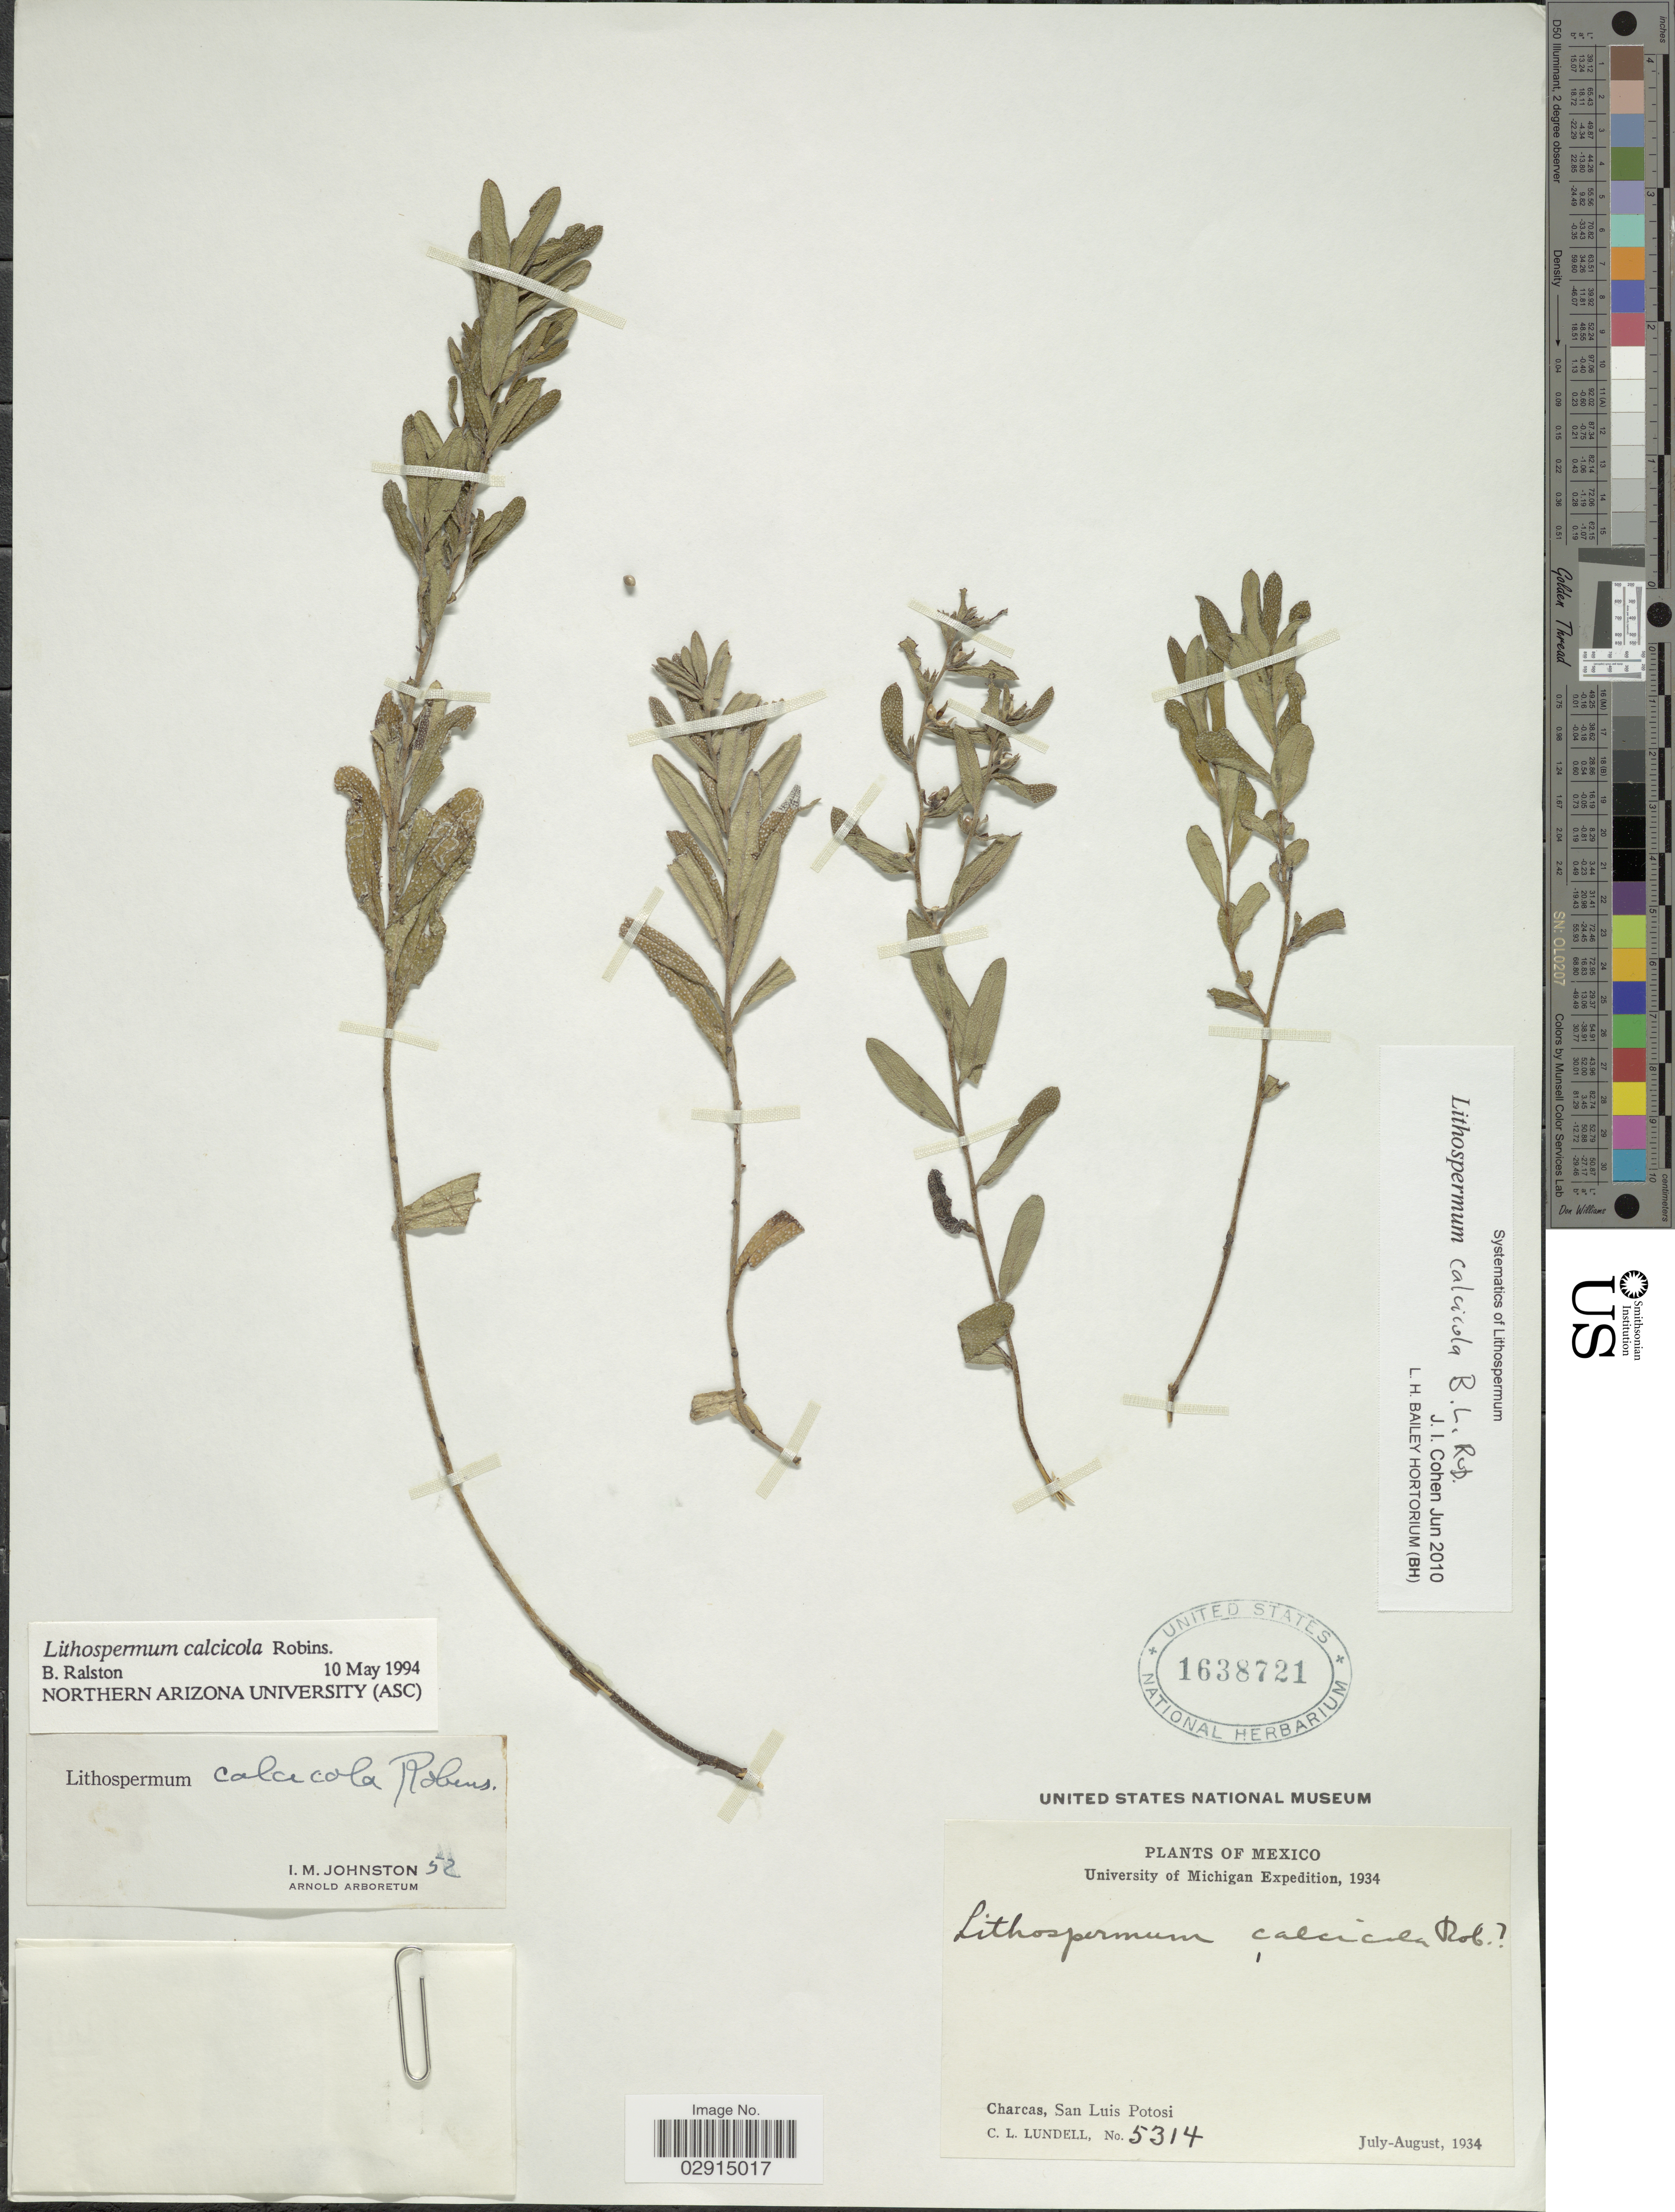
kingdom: Plantae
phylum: Tracheophyta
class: Magnoliopsida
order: Boraginales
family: Boraginaceae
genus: Lithospermum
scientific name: Lithospermum calcicola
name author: B.L. Rob.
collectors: C. L. Lundell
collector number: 5314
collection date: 1934-07/1934-08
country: Mexico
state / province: San Luis Potosí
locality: Charcas, San Luis Potosi. Mexico.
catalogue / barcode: US 1638721